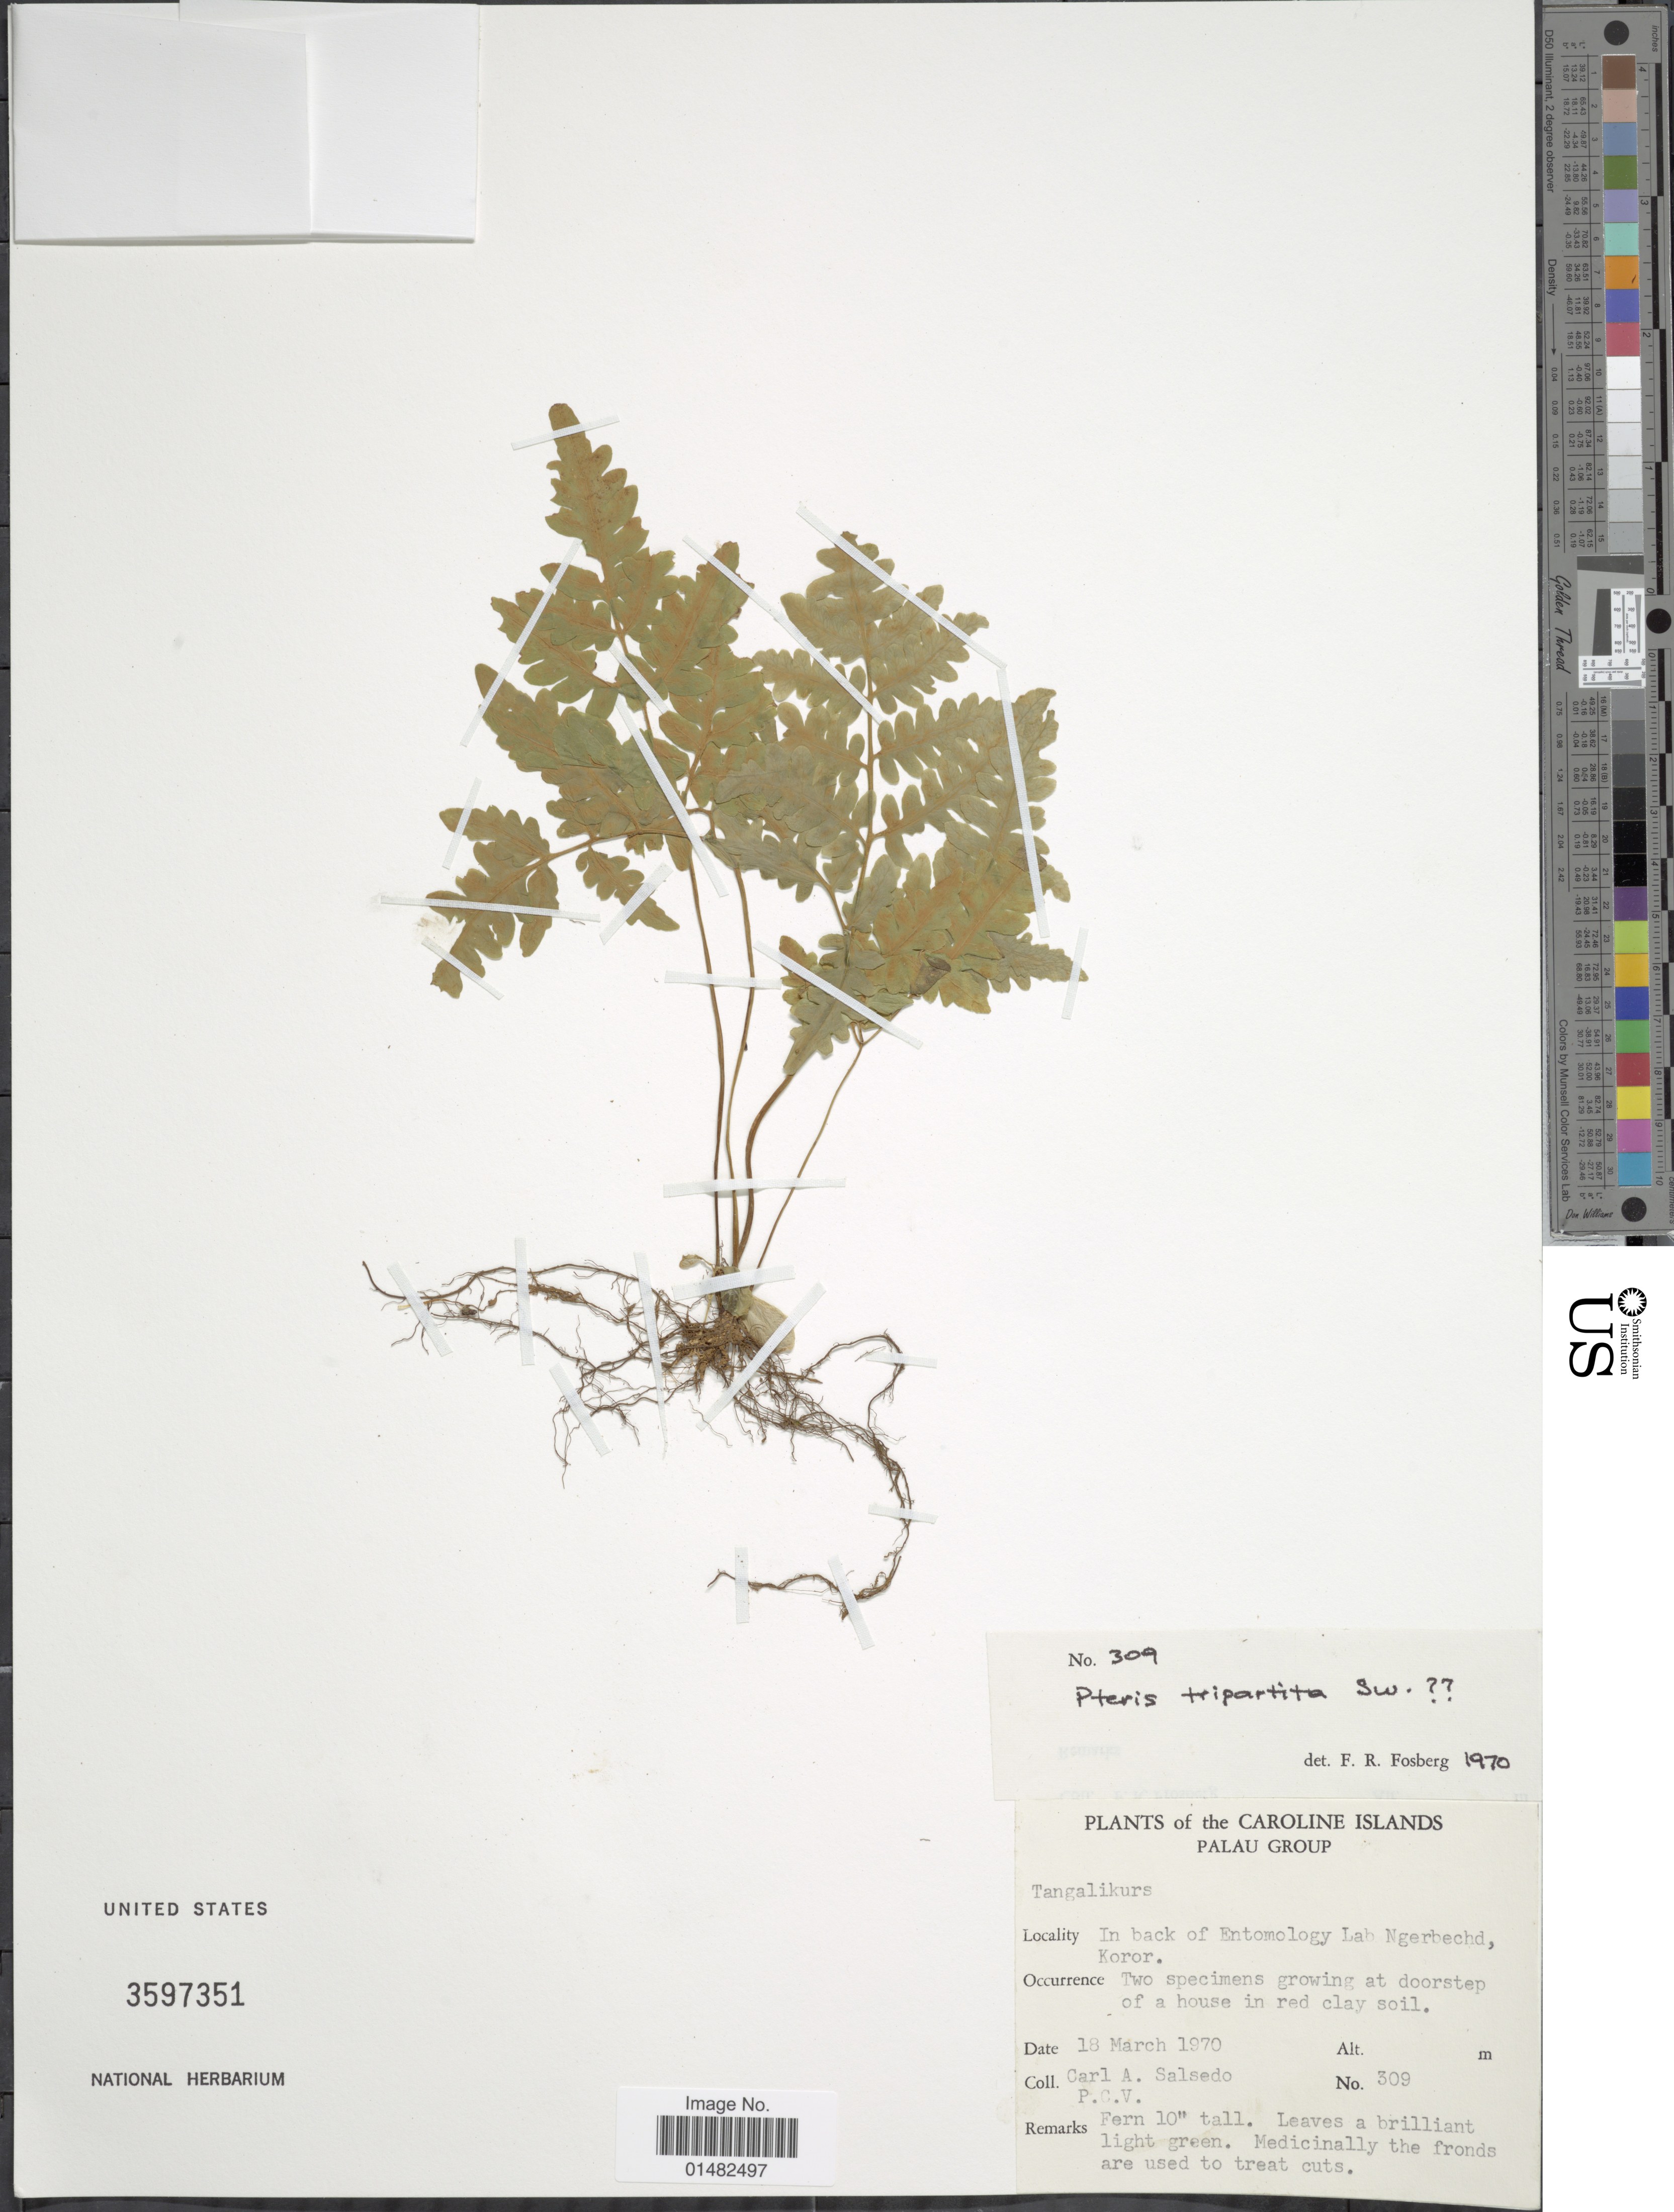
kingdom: Plantae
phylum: Tracheophyta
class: Polypodiopsida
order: Polypodiales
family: Pteridaceae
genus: Pteris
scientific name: Pteris tripartita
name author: Sw.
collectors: C.A. Salsedo & P.C.V.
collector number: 309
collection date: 1970-03-18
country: Palau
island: Oreor [Koror]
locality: Palau Group, In back of Enthomology Lah Ngerbechd, Koror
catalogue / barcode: US 3597351